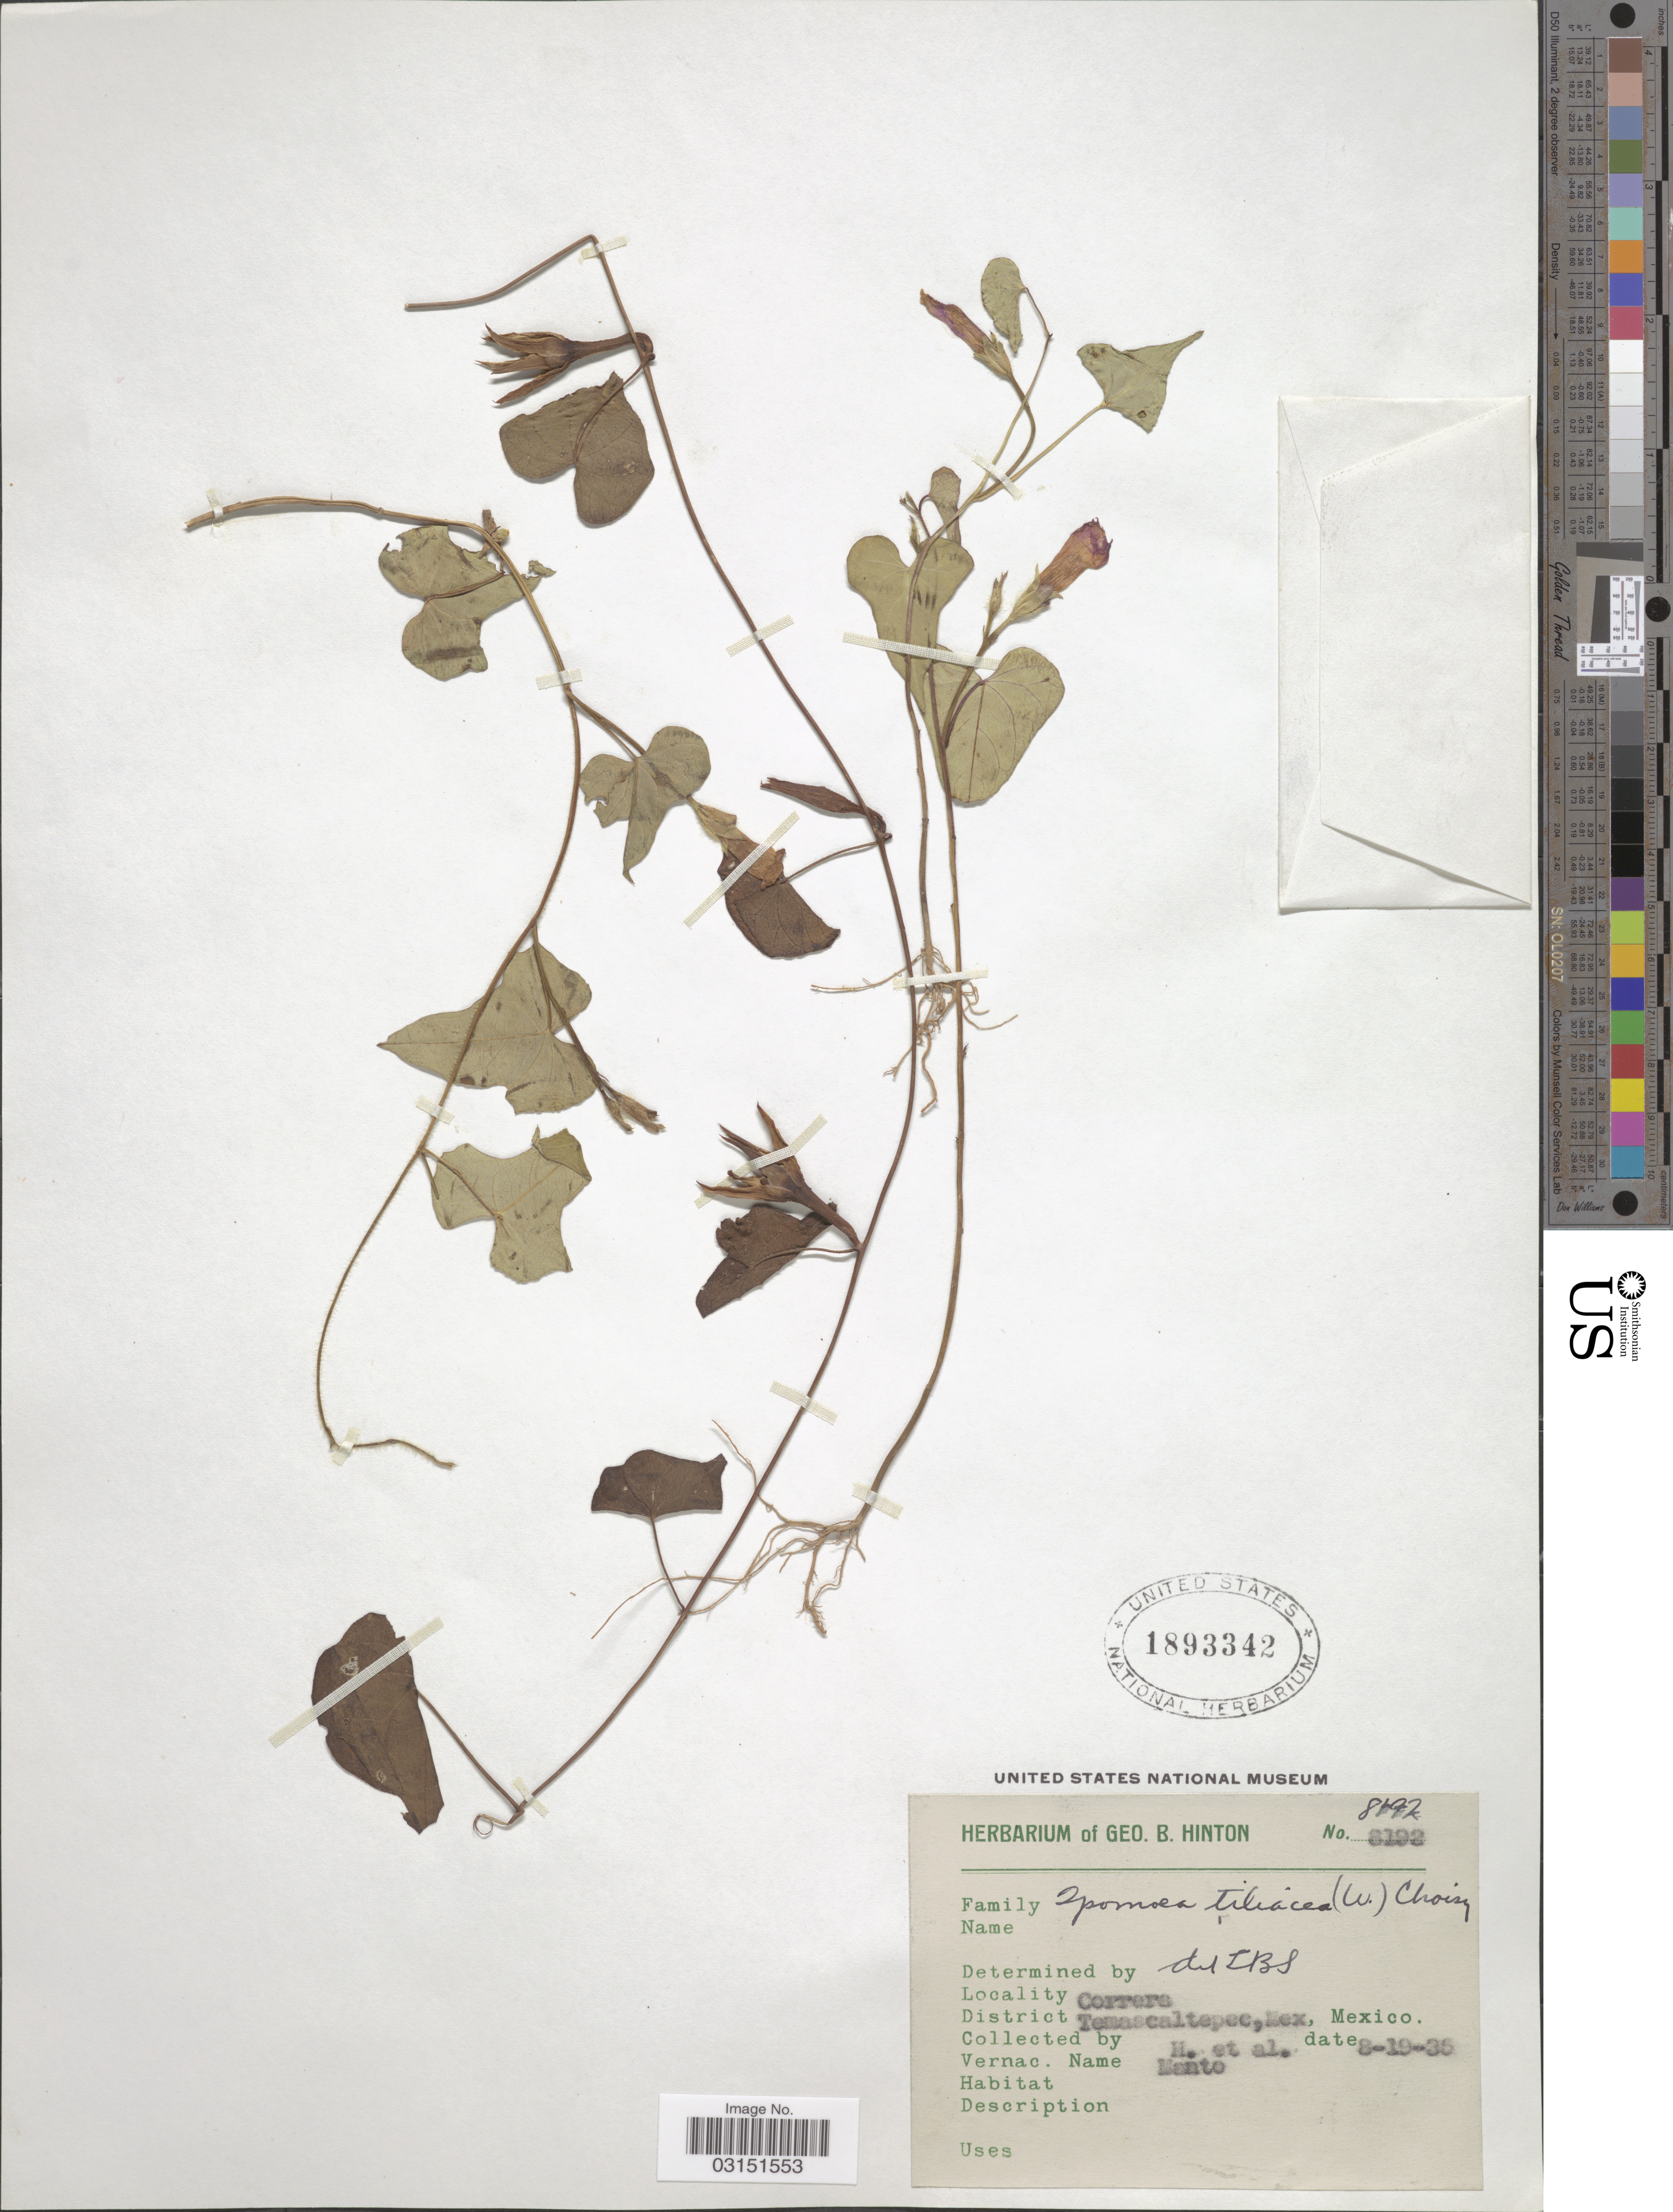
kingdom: Plantae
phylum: Tracheophyta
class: Magnoliopsida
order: Solanales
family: Convolvulaceae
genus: Ipomoea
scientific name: Ipomoea trichocarpa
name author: Elliott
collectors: G. B. Hinton & et al.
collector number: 8192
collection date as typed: Transcribed d/m/y: 19/8/35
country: Mexico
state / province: México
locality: Correra. District Temascaltepec.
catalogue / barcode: US 1893342